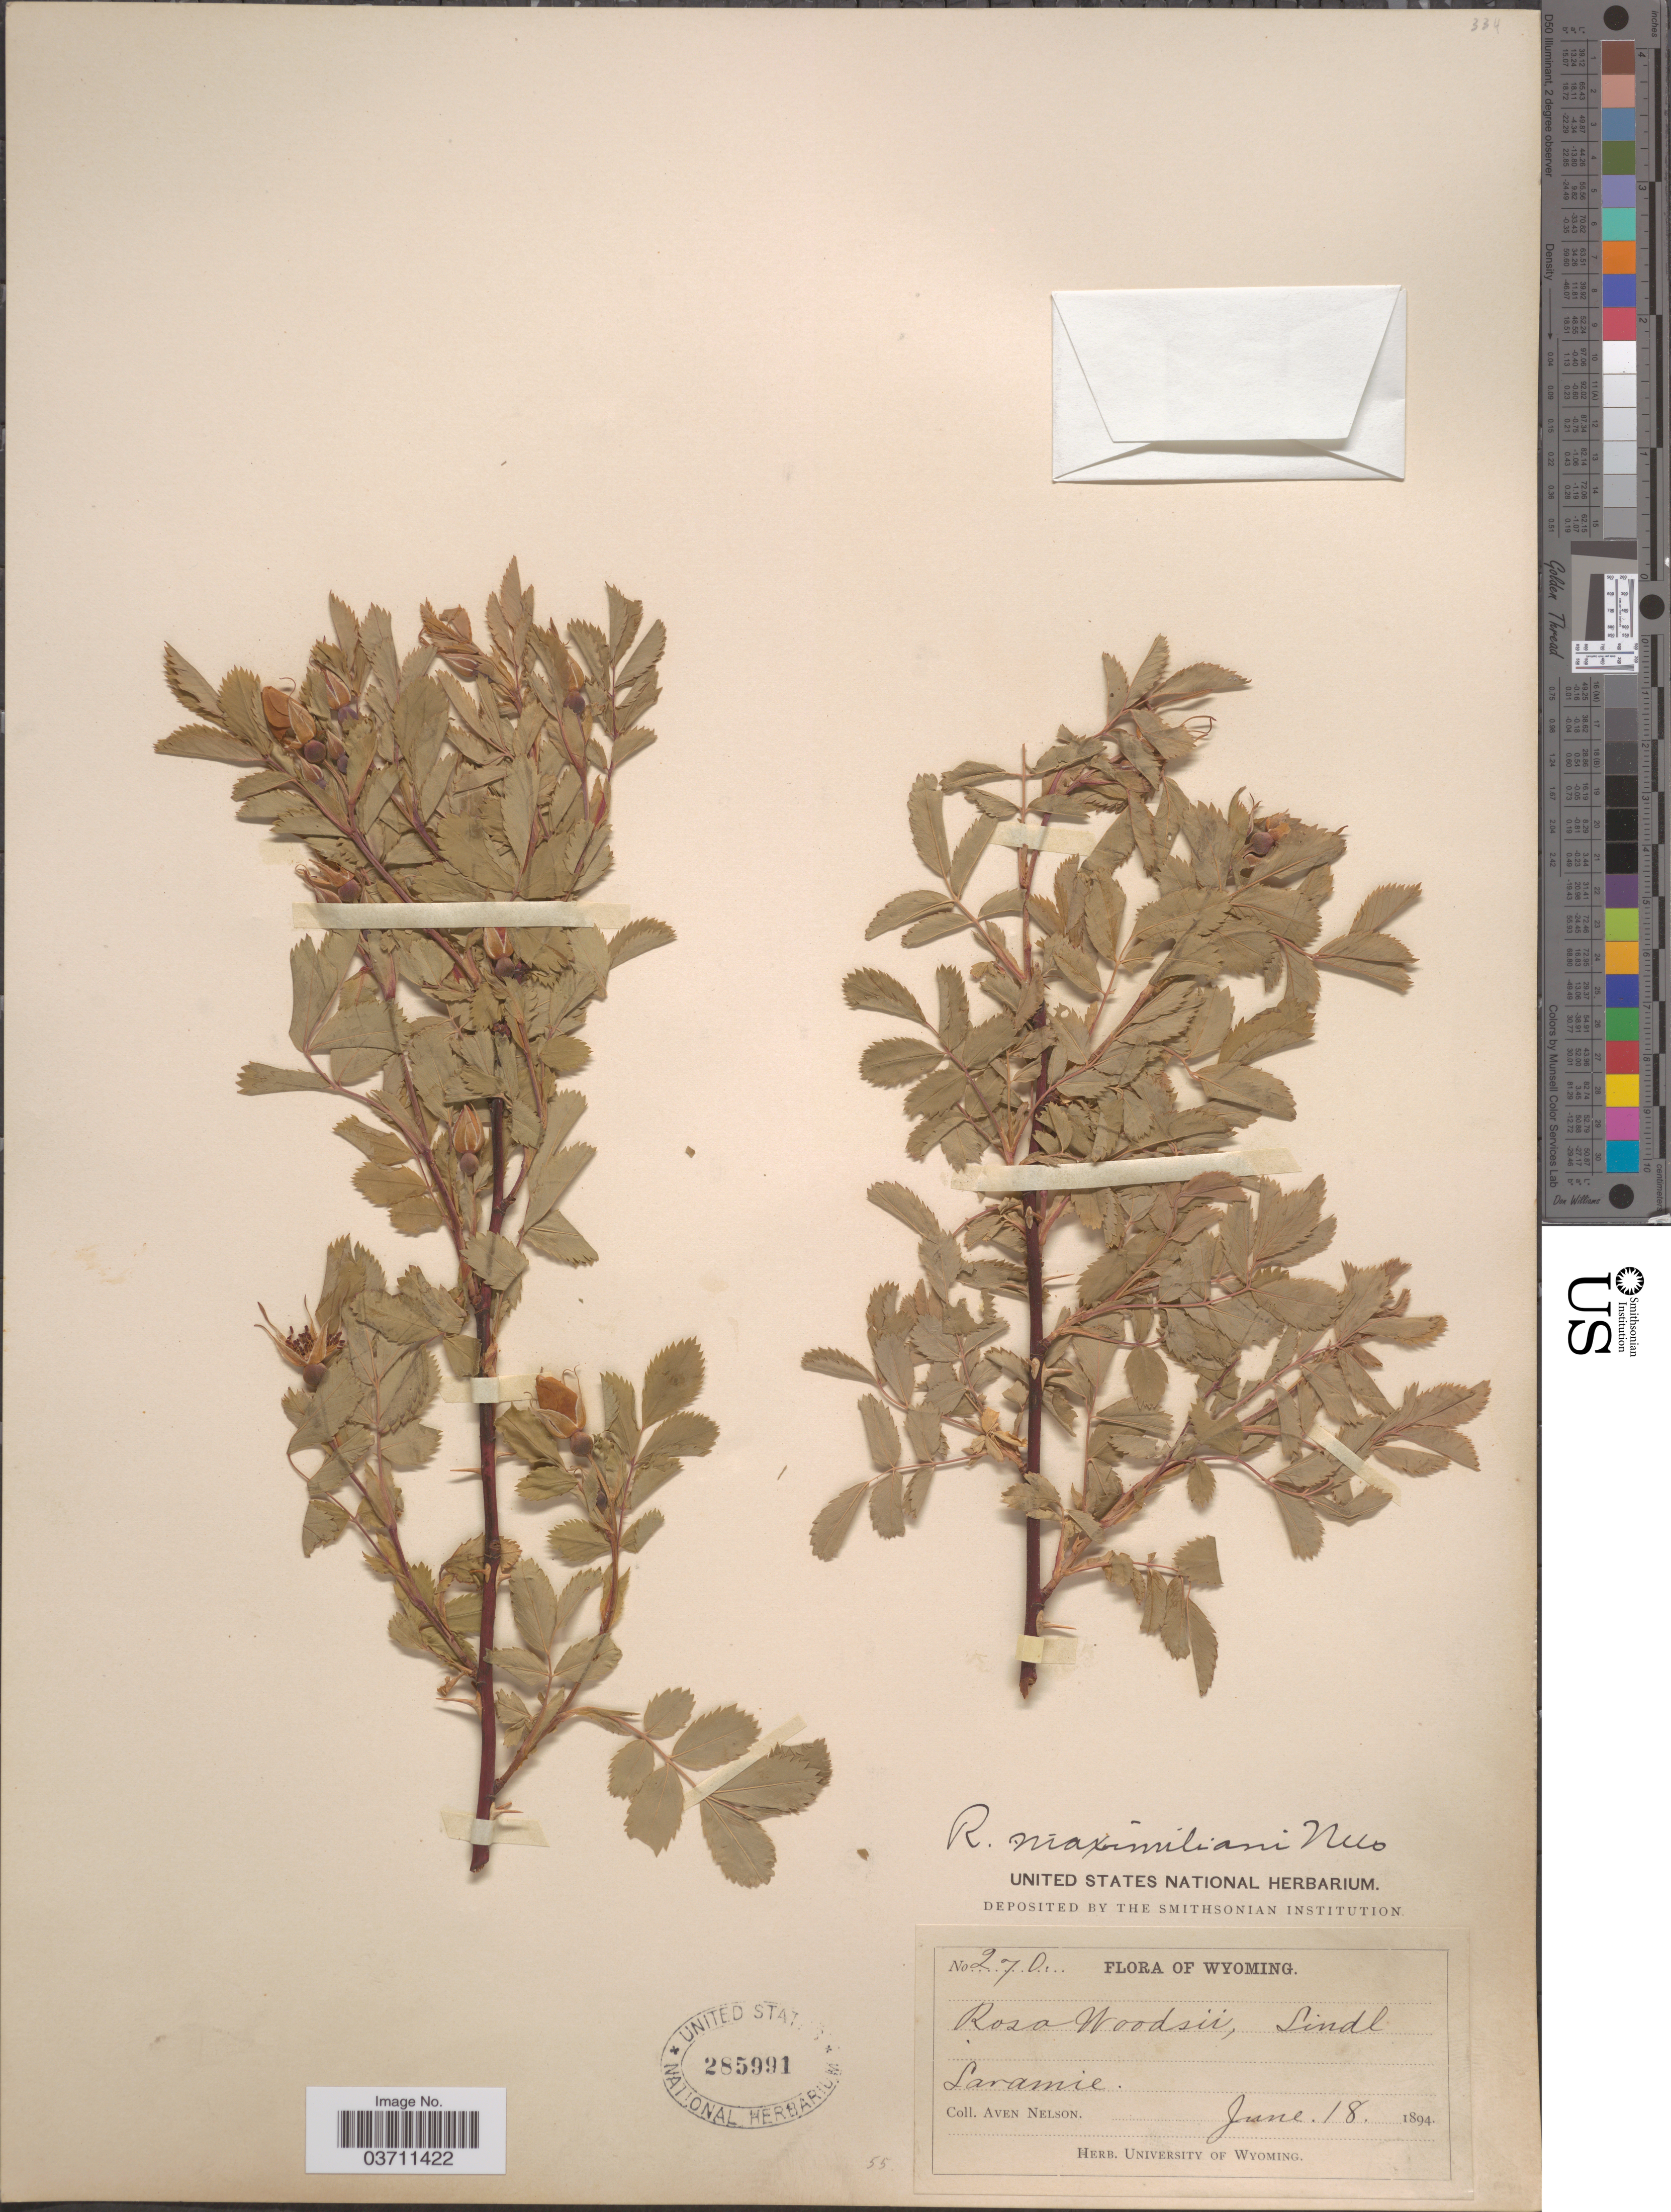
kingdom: Plantae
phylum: Tracheophyta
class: Magnoliopsida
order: Rosales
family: Rosaceae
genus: Rosa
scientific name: Rosa maximiliani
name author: Nees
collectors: A. Nelson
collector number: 270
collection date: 1894-06-18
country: United States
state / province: Wyoming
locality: Laramie.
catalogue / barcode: US 285991